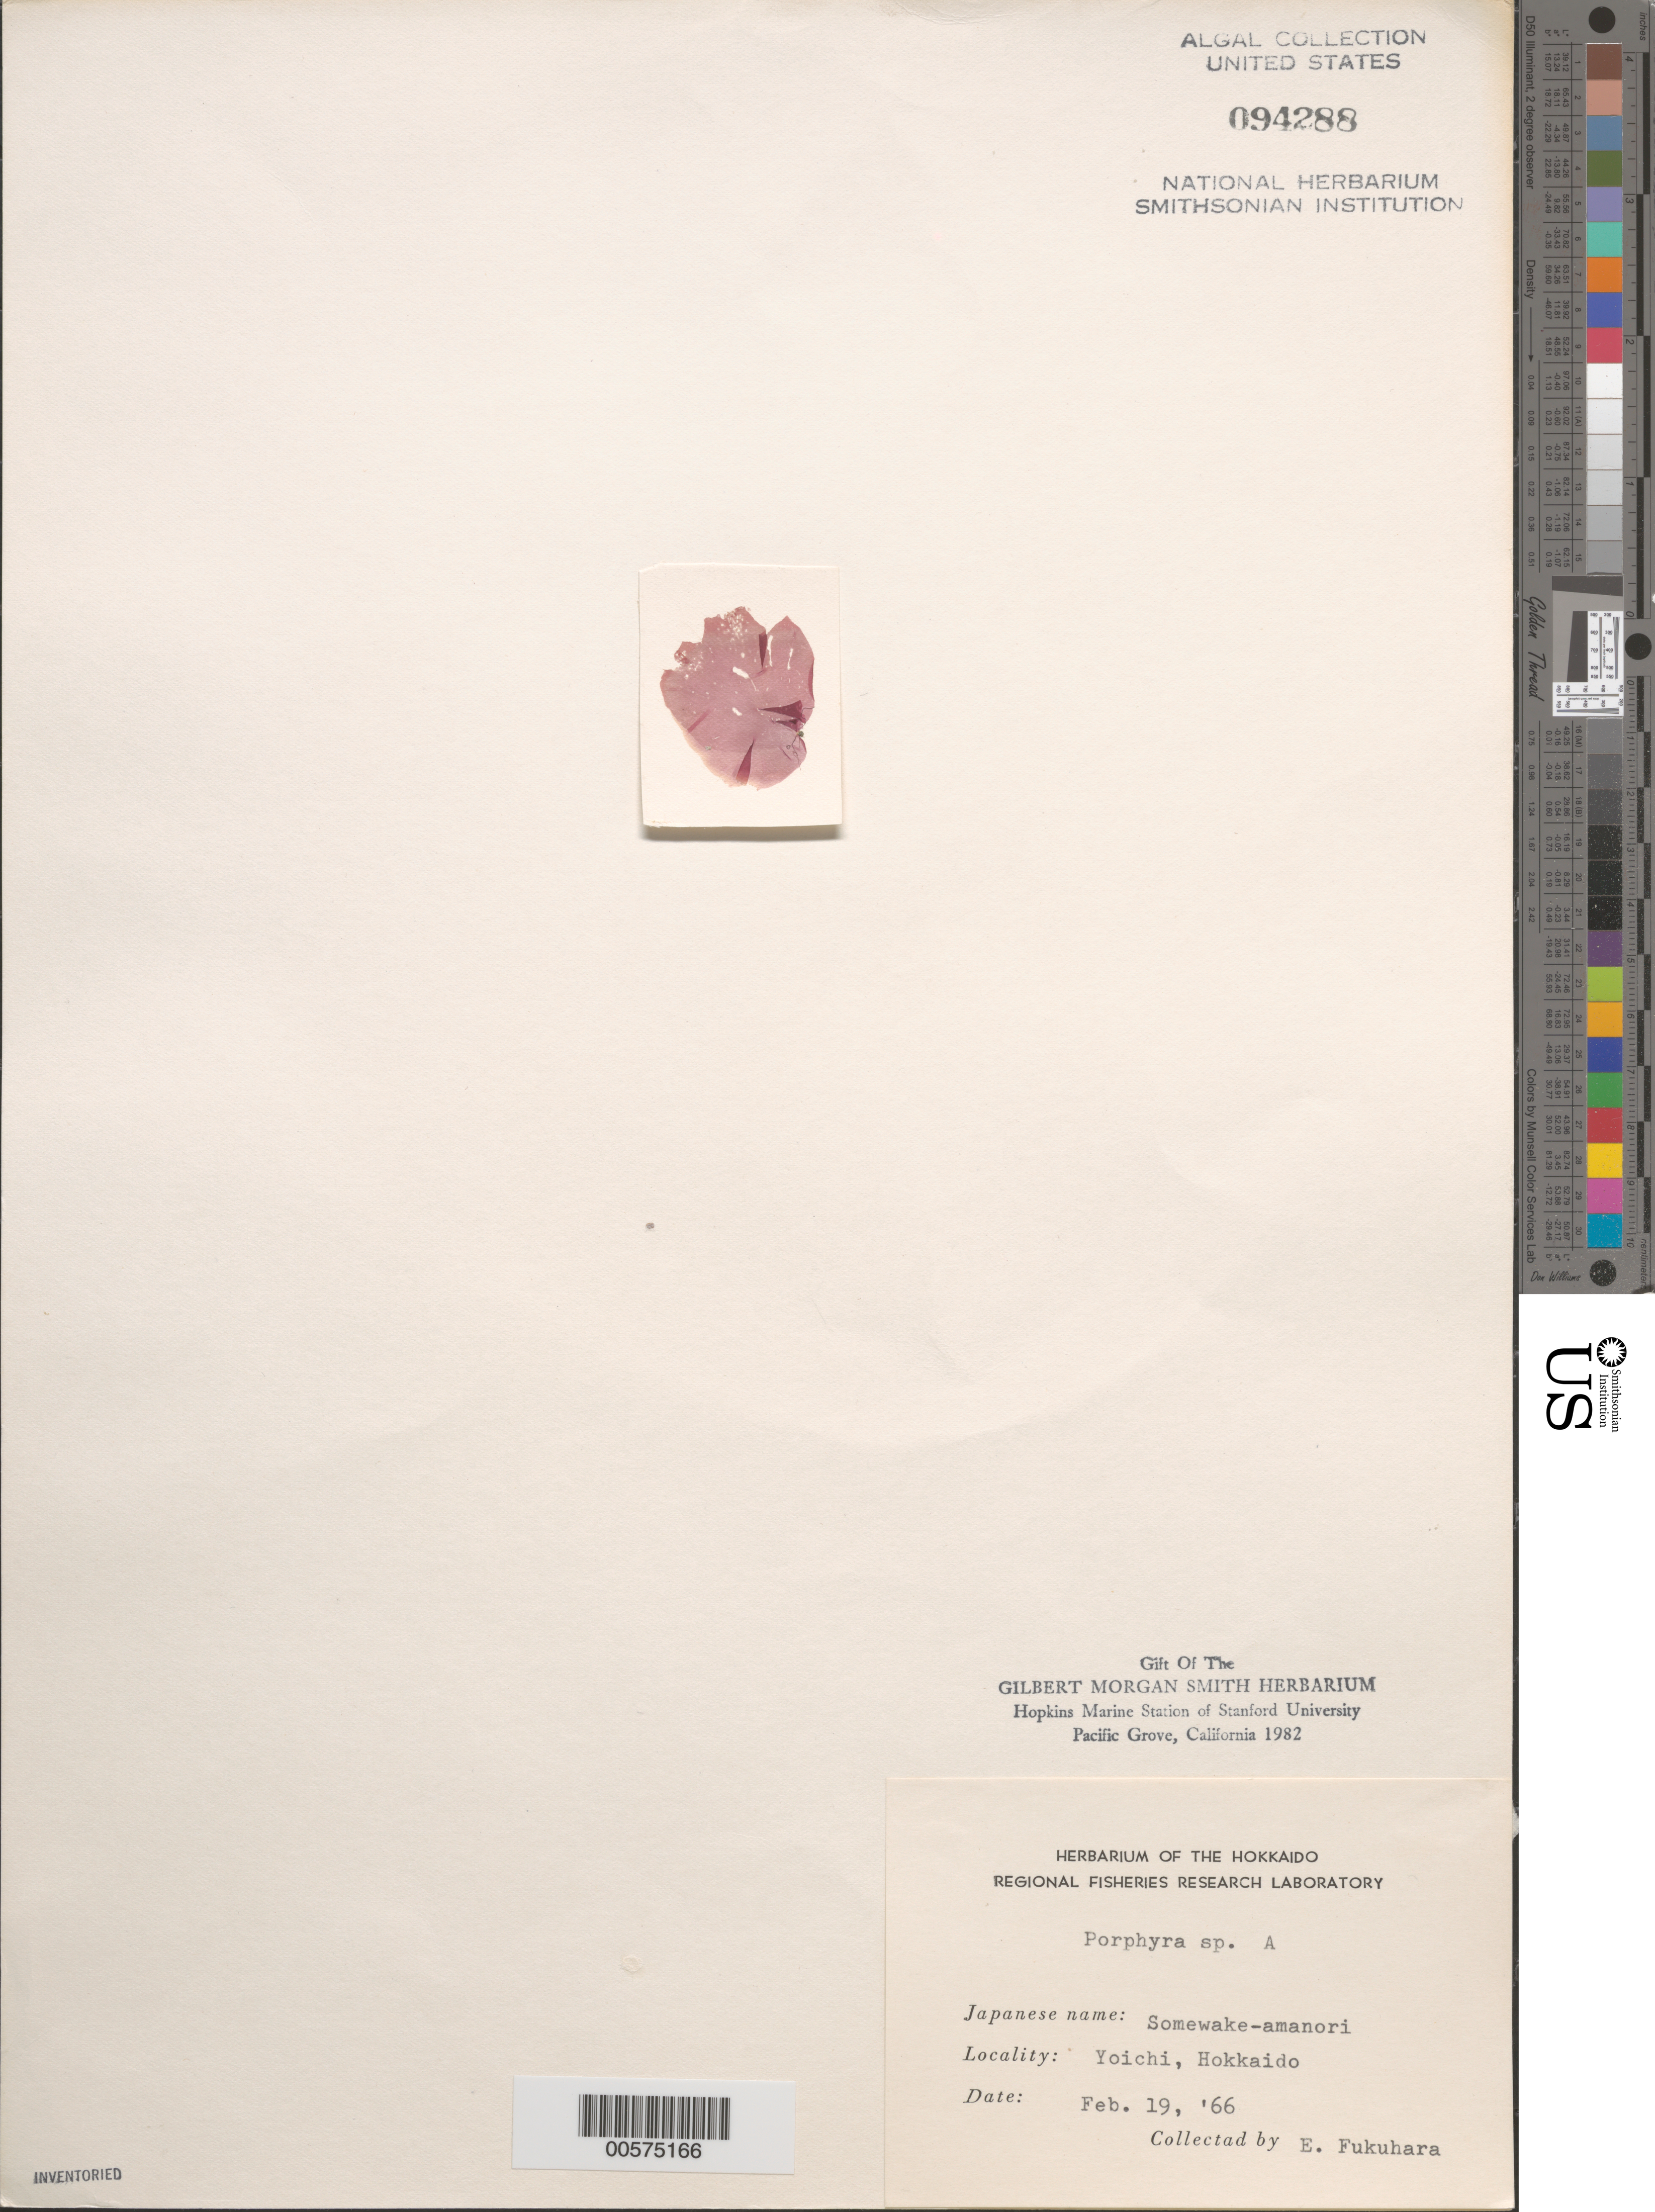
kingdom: Plantae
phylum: Rhodophyta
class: Bangiophyceae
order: Bangiales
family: Bangiaceae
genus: Porphyra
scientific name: Porphyra sp.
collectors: E. Fukuhara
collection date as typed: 19 Feb 1966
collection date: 1966-02-19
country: Japan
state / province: Hokkaido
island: Hokkaido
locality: Yoichi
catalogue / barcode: US 94288